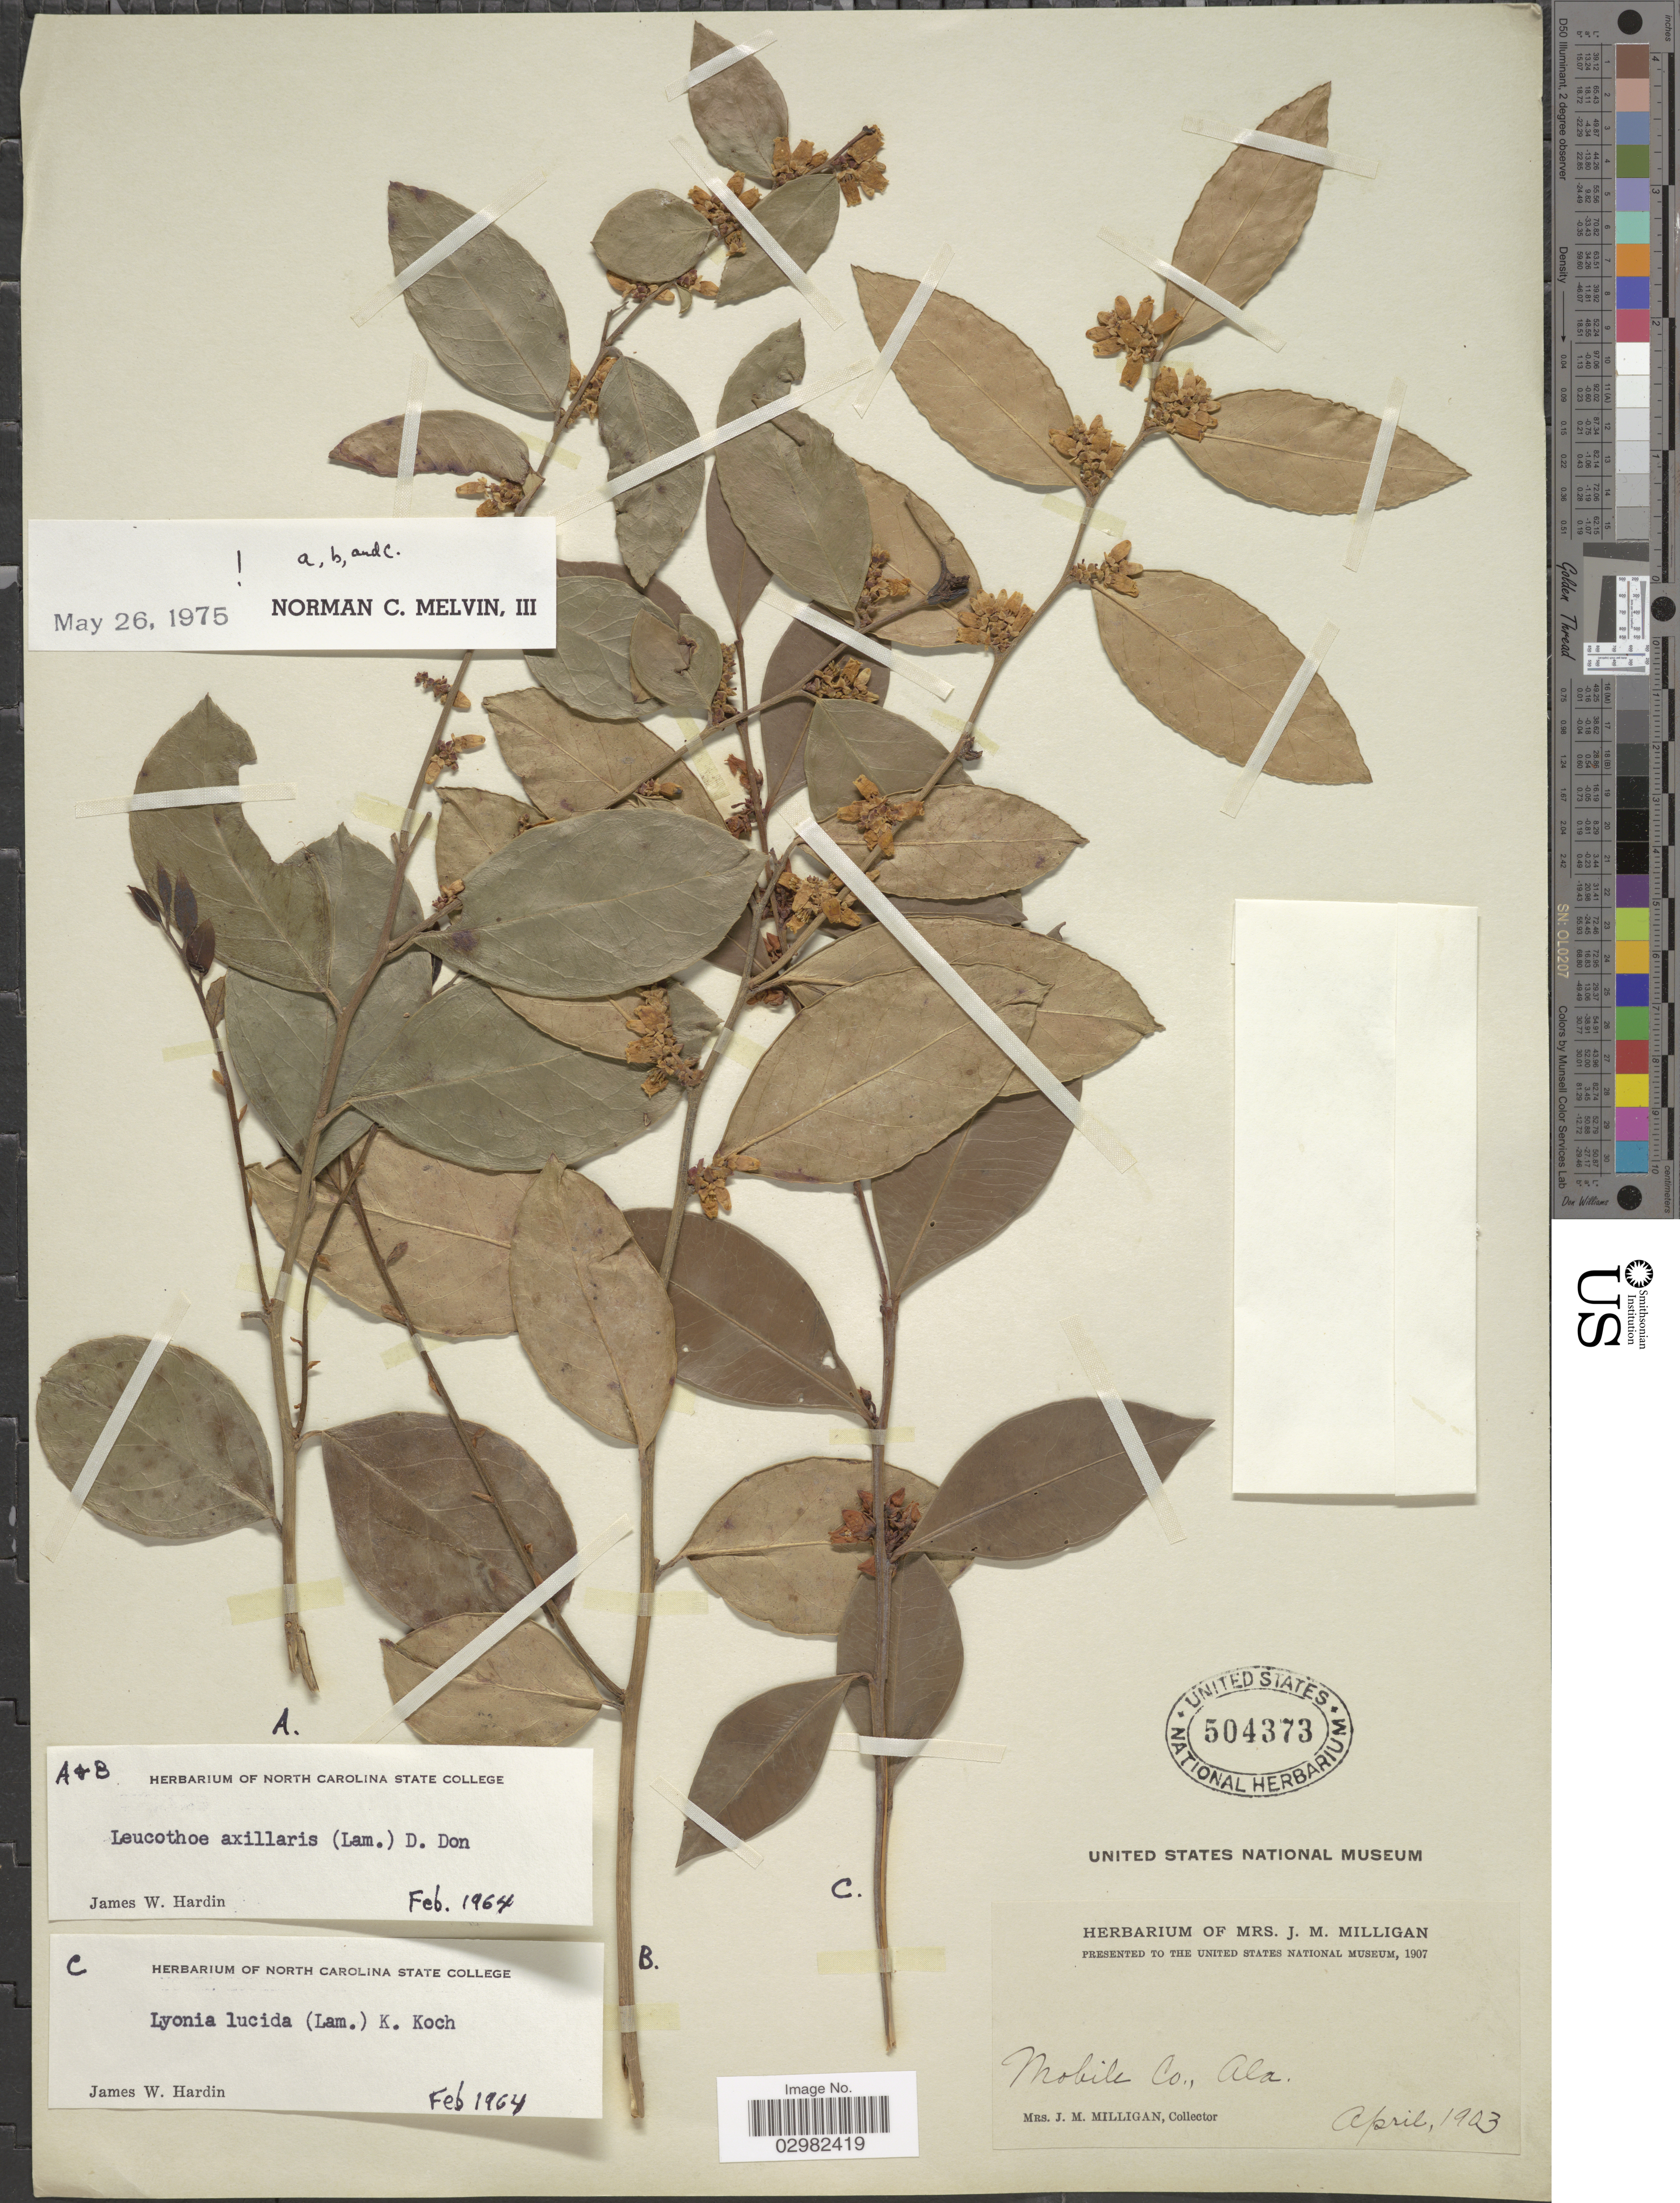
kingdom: Plantae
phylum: Tracheophyta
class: Magnoliopsida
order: Ericales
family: Ericaceae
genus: Leucothoe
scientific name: Leucothoë axillaris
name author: (Lam.) D. Don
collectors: J. Milligan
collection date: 1903-04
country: United States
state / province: Alabama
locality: Mobile Co.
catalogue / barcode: US 504373